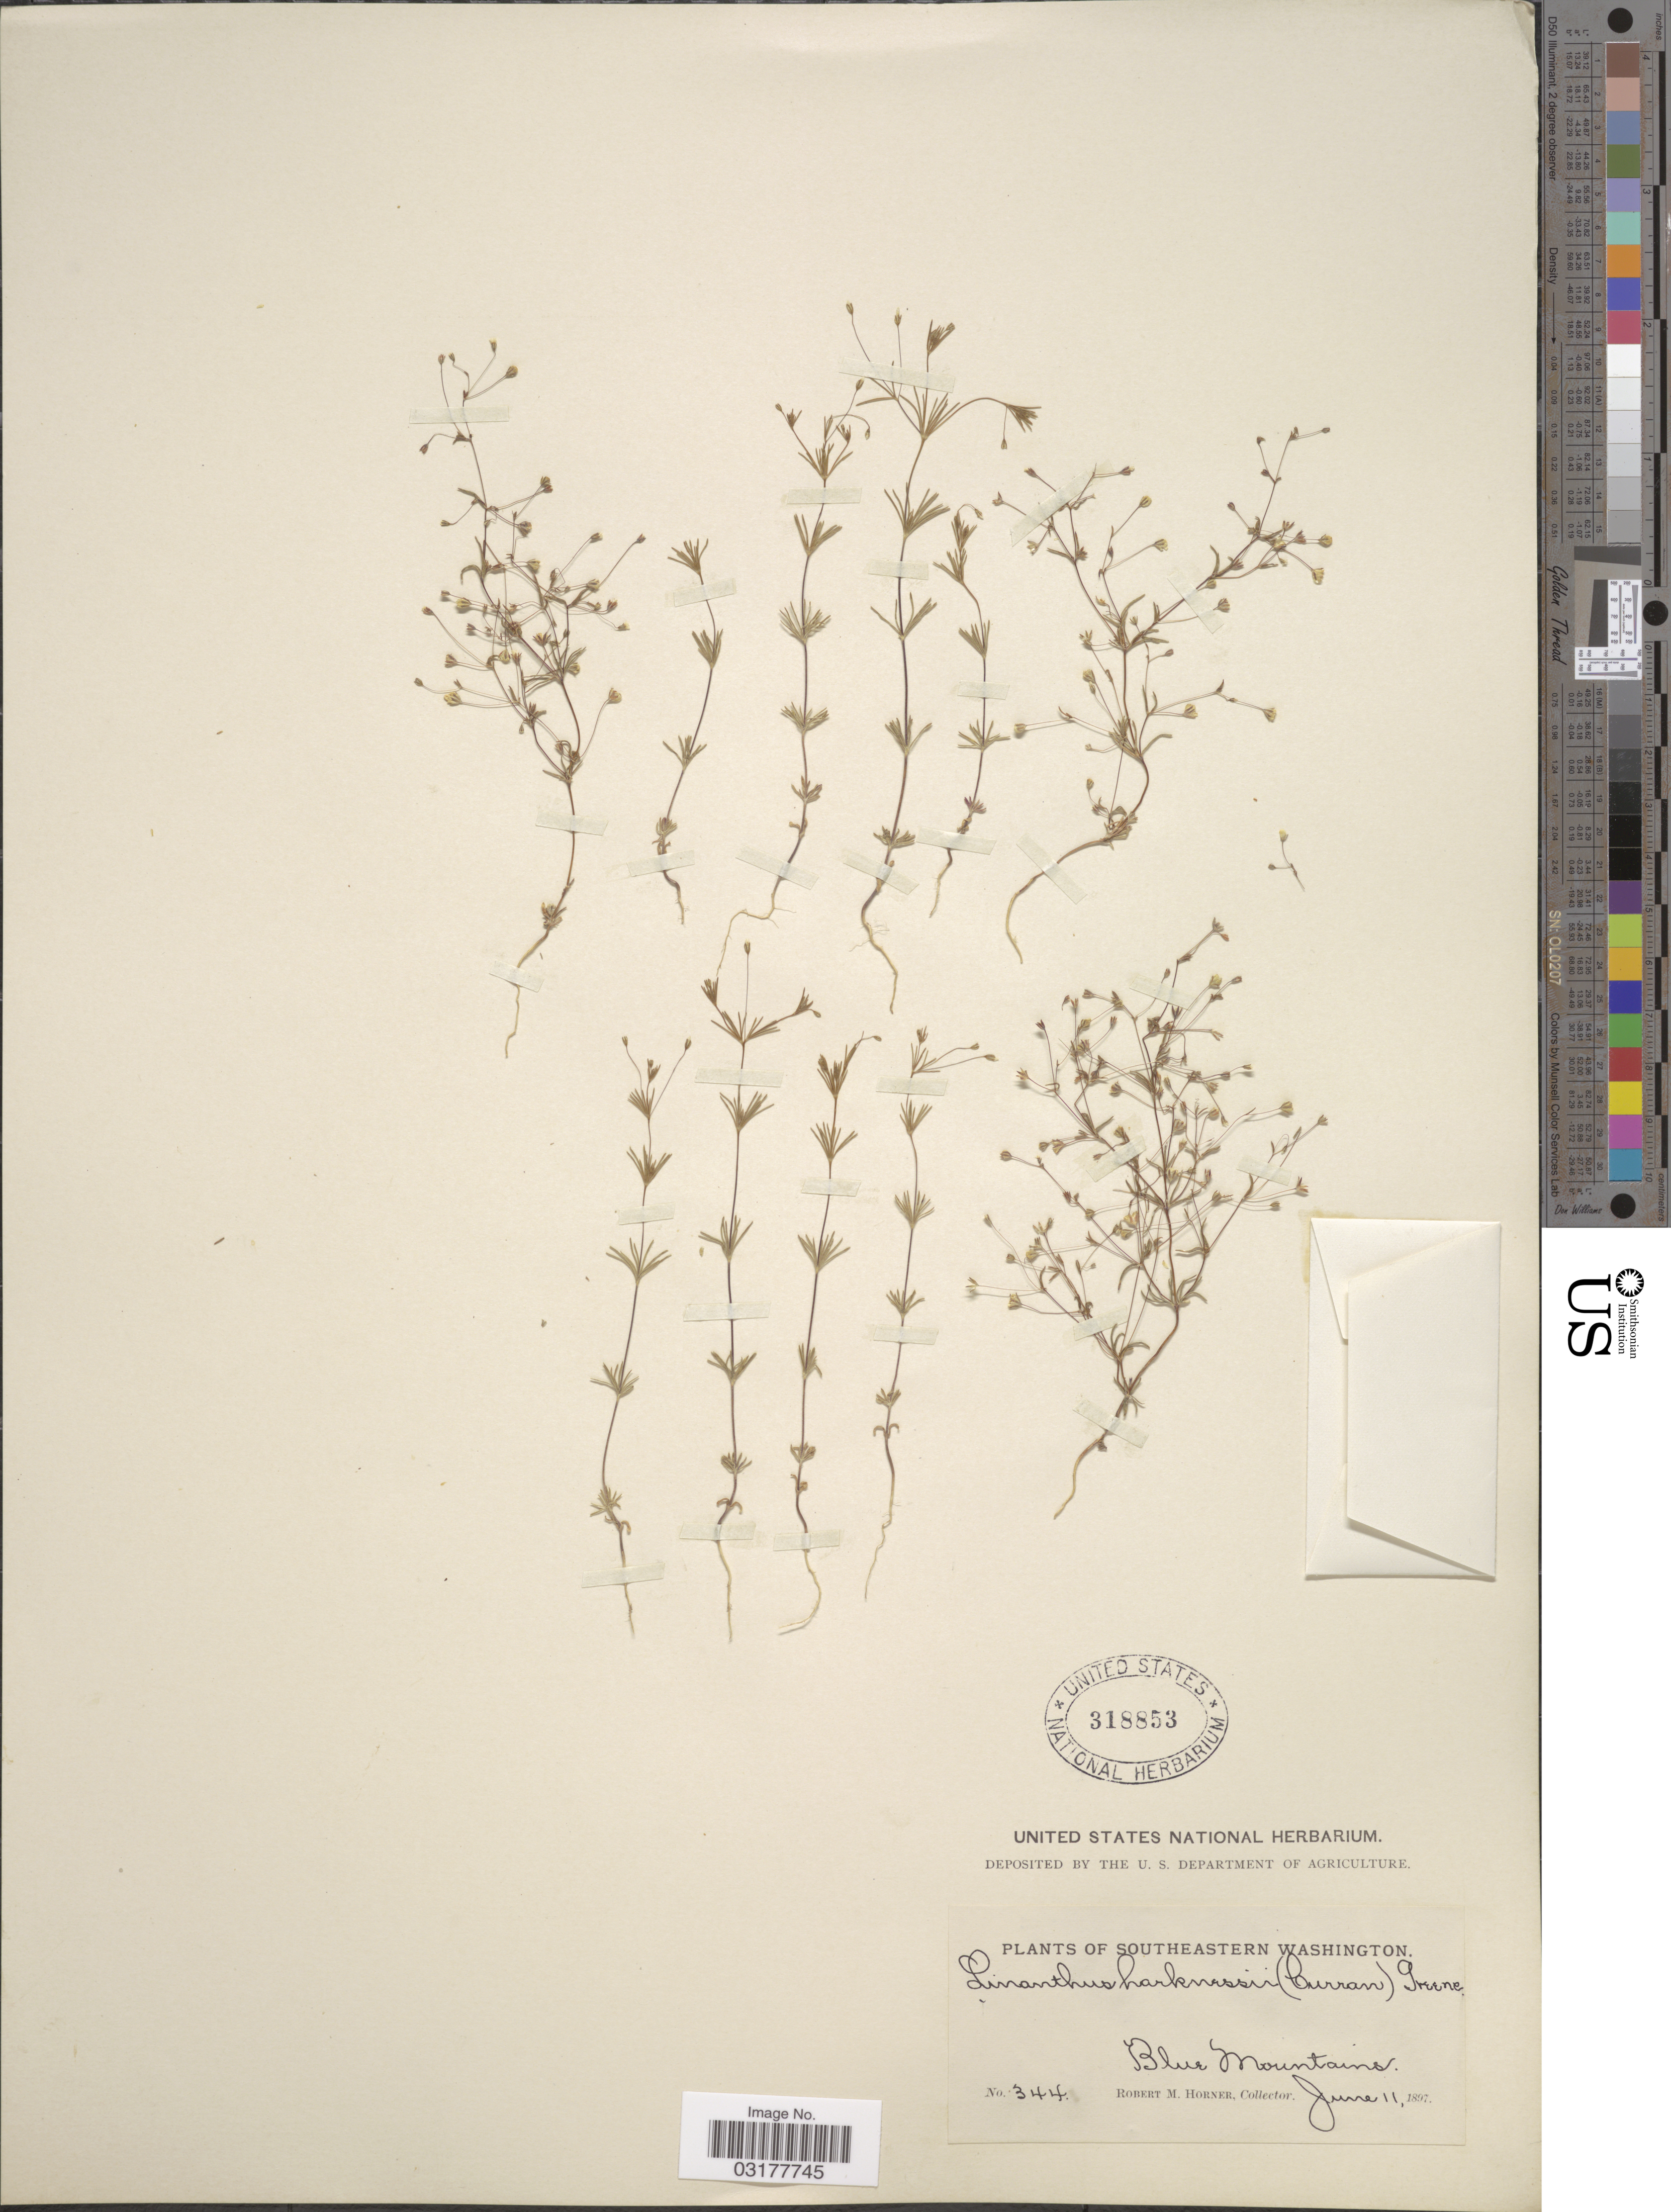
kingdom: Plantae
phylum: Tracheophyta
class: Magnoliopsida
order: Ericales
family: Polemoniaceae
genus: Leptosiphon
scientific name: Leptosiphon harknessii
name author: (Curran) J.M. Porter & L.A. Johnson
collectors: R. Horner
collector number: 344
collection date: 1897-06-11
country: United States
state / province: Washington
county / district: Clallam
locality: Southeastern Washington, Blue Mountains.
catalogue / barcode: US 318853